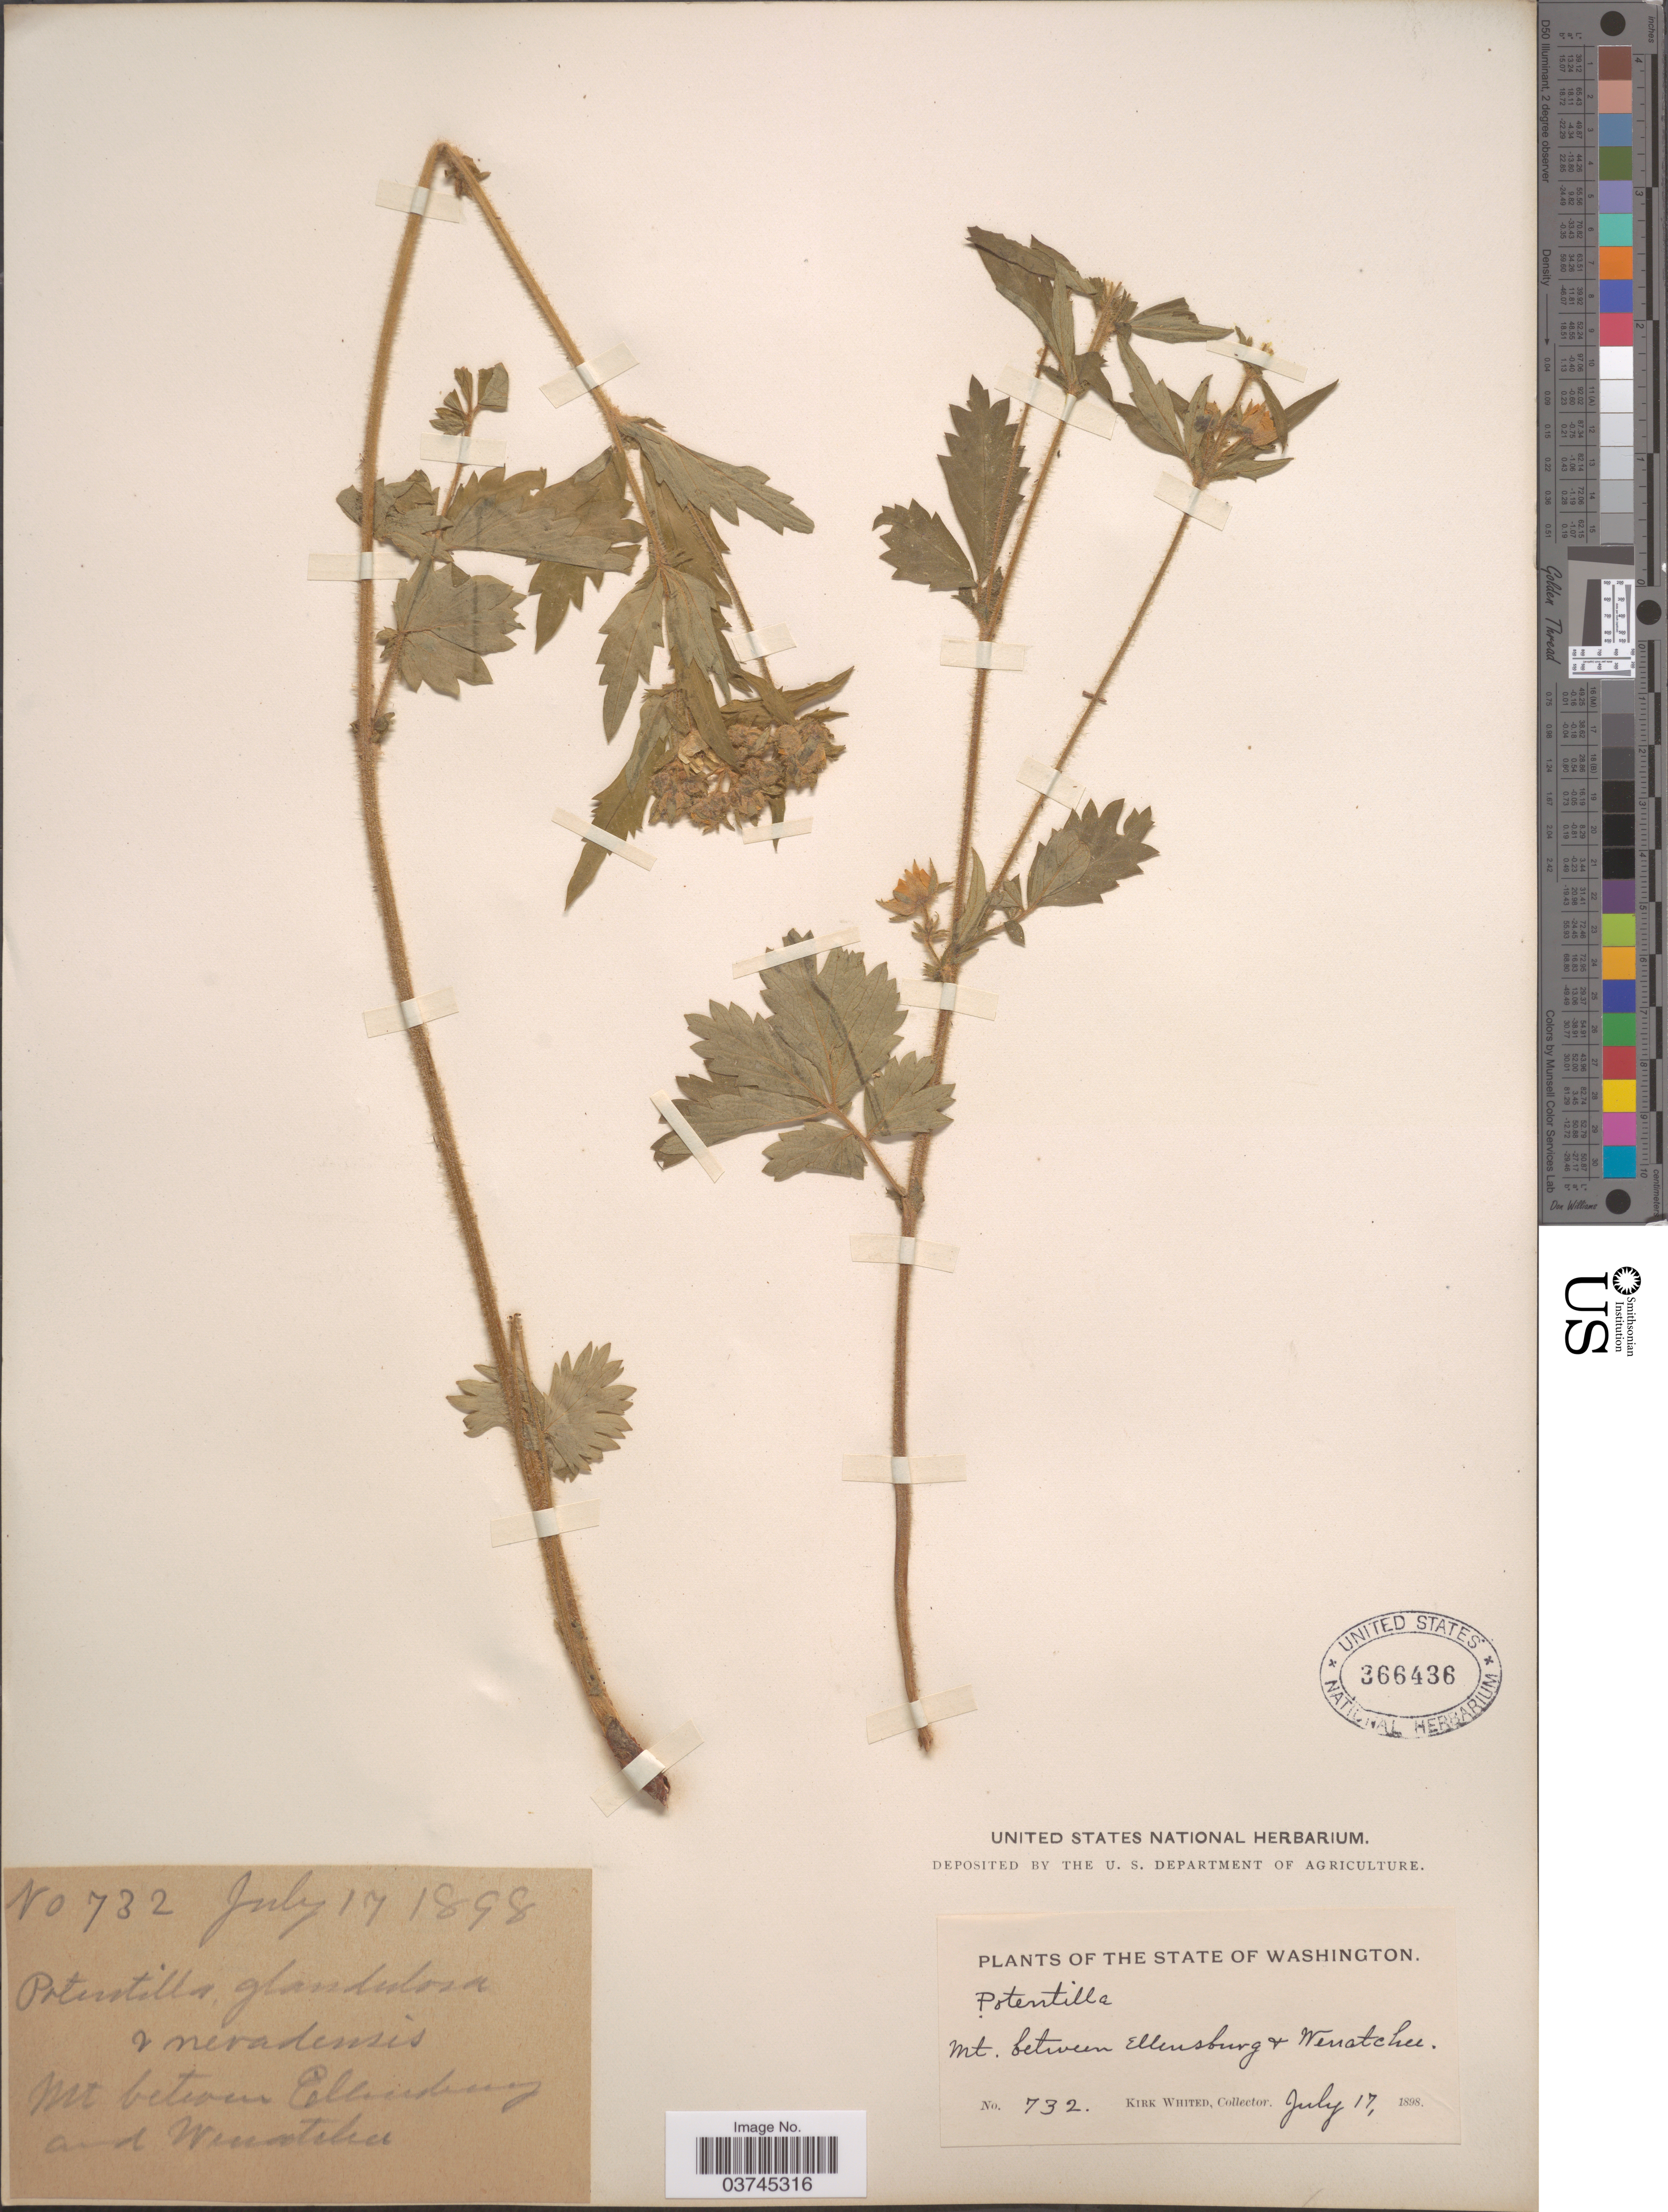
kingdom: Plantae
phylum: Tracheophyta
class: Magnoliopsida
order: Rosales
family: Rosaceae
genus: Drymocallis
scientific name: Drymocallis glandulosa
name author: (Lindl.) Rydb.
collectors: K. Whited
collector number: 732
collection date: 1898-07-17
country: United States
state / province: Washington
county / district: Chelan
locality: Mt. between Ellensburg & Wenatchee.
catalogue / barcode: US 366436